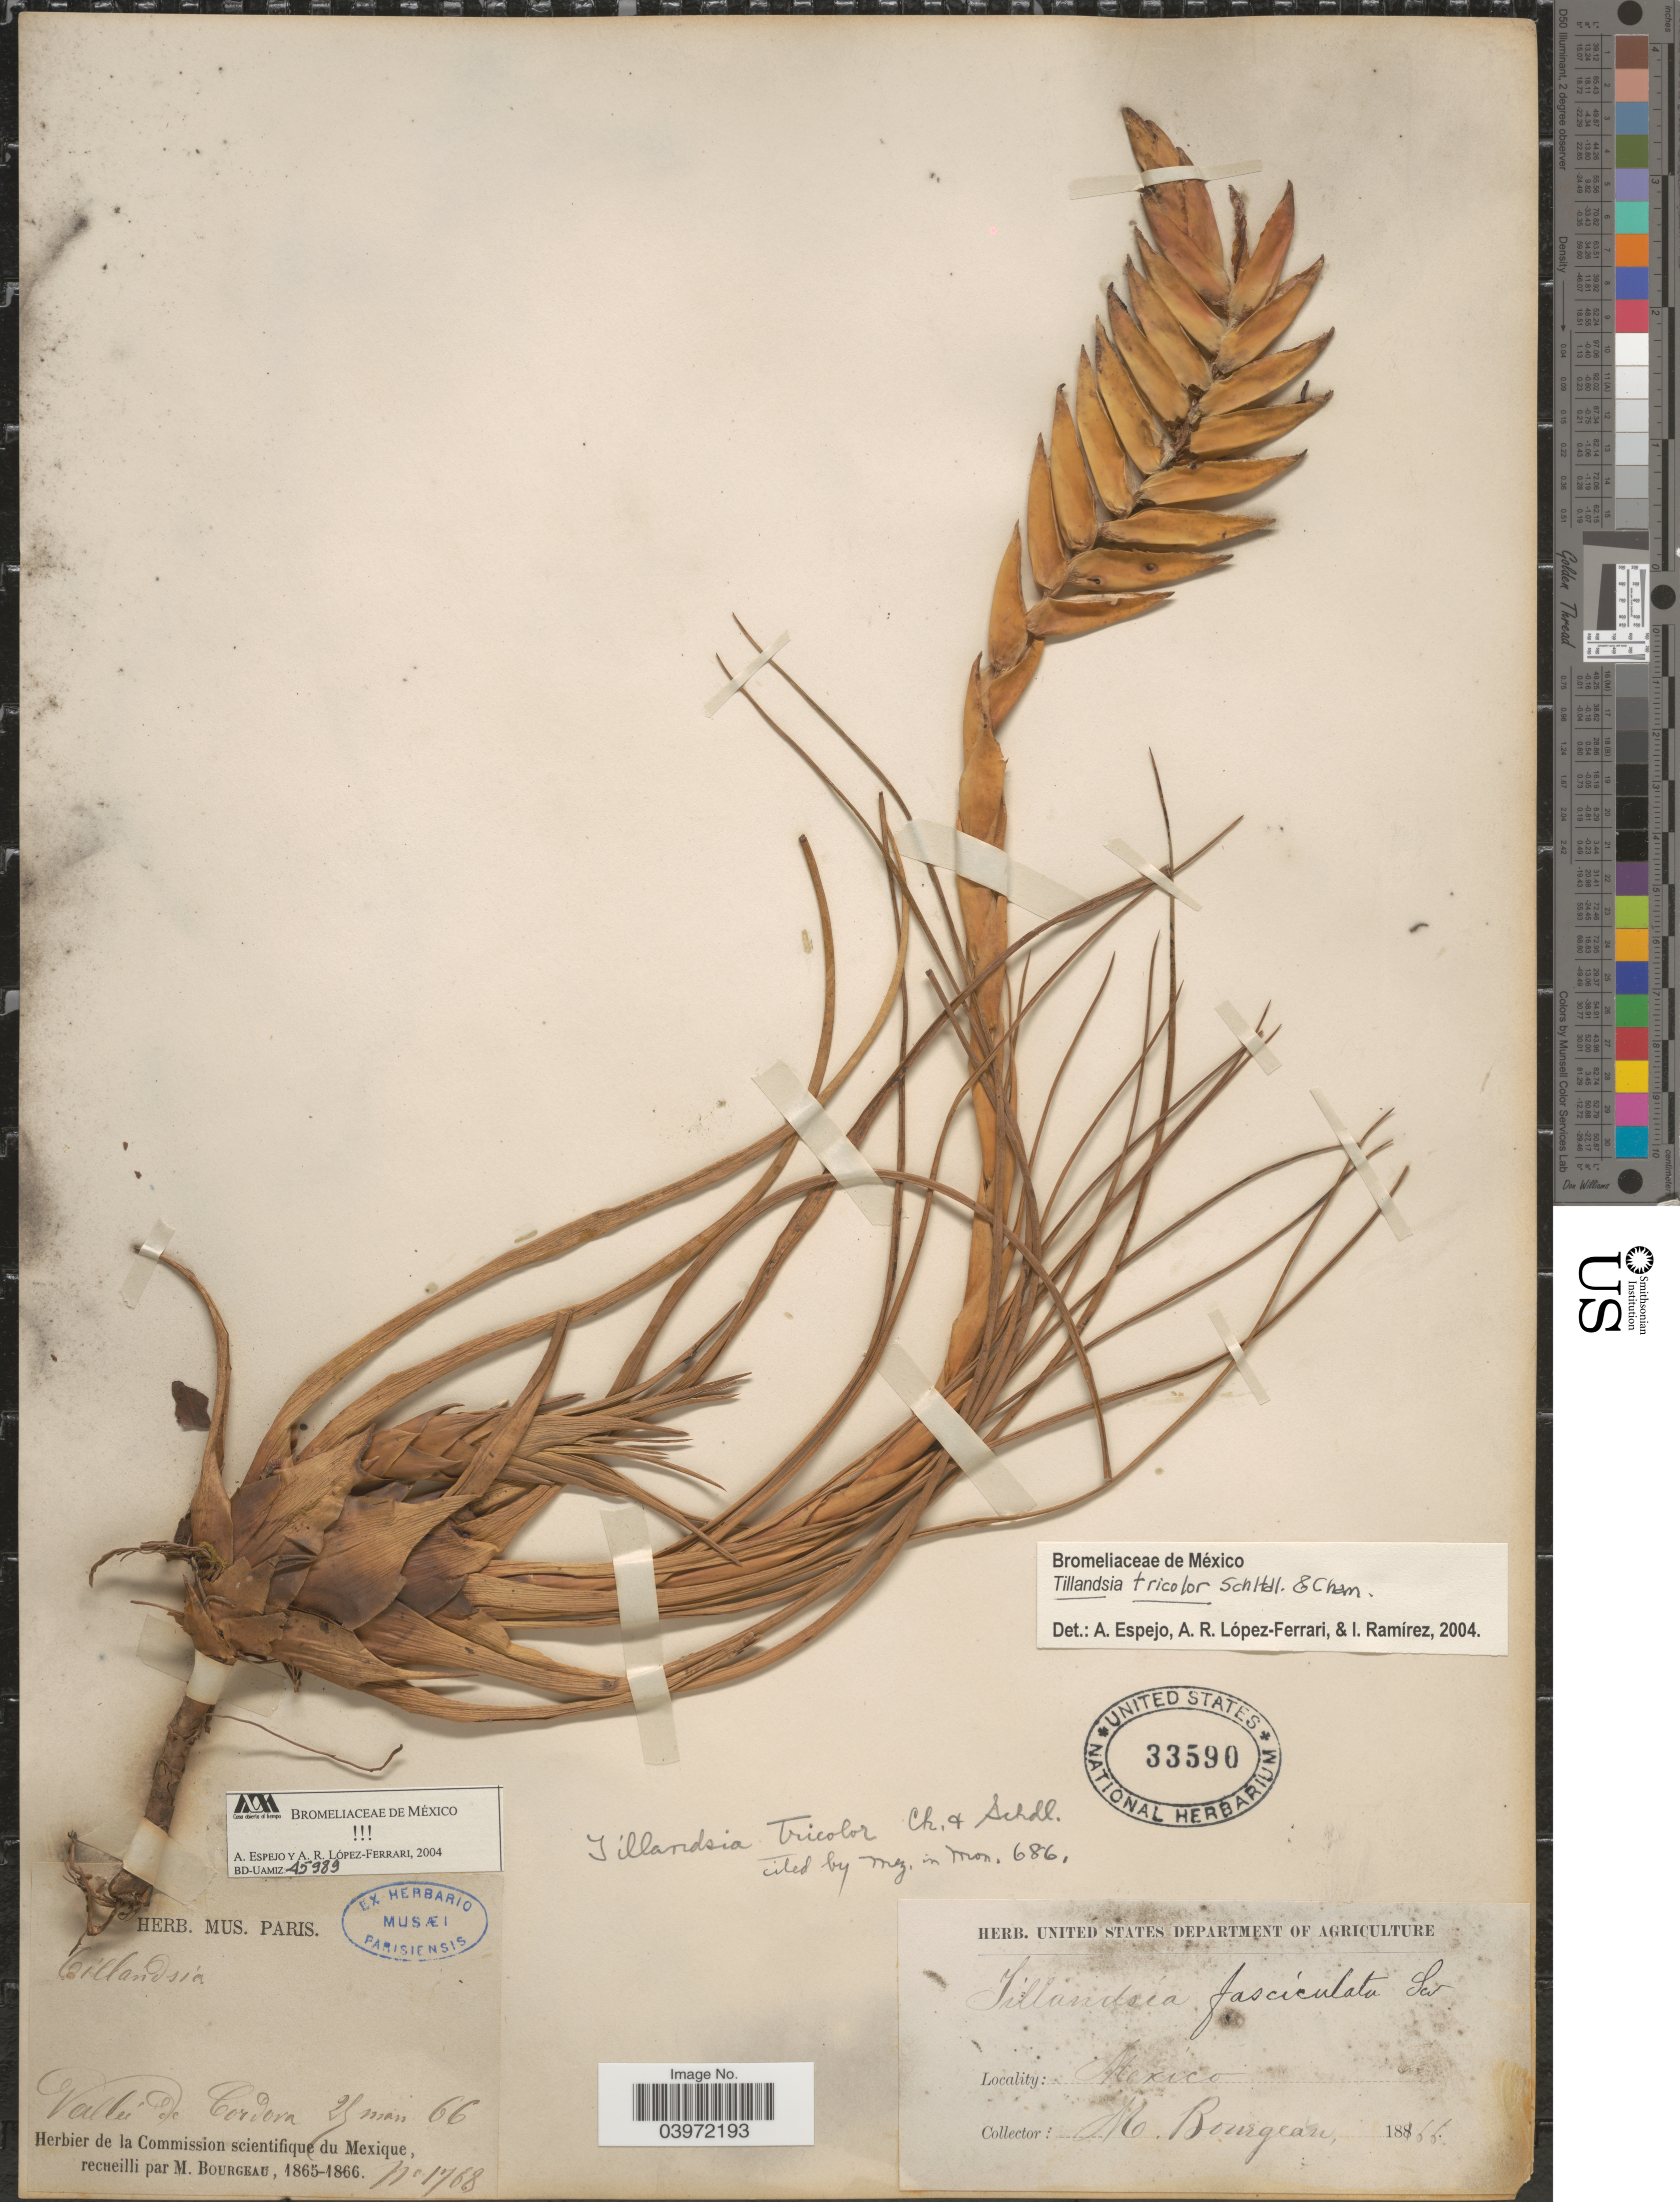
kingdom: Plantae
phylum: Tracheophyta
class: Liliopsida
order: Poales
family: Bromeliaceae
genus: Tillandsia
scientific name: Tillandsia tricolor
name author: Schltdl. & Cham.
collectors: E. Bourgeau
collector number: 1768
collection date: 1866-03-29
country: Mexico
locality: Vallée de Cordova.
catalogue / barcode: US 33590